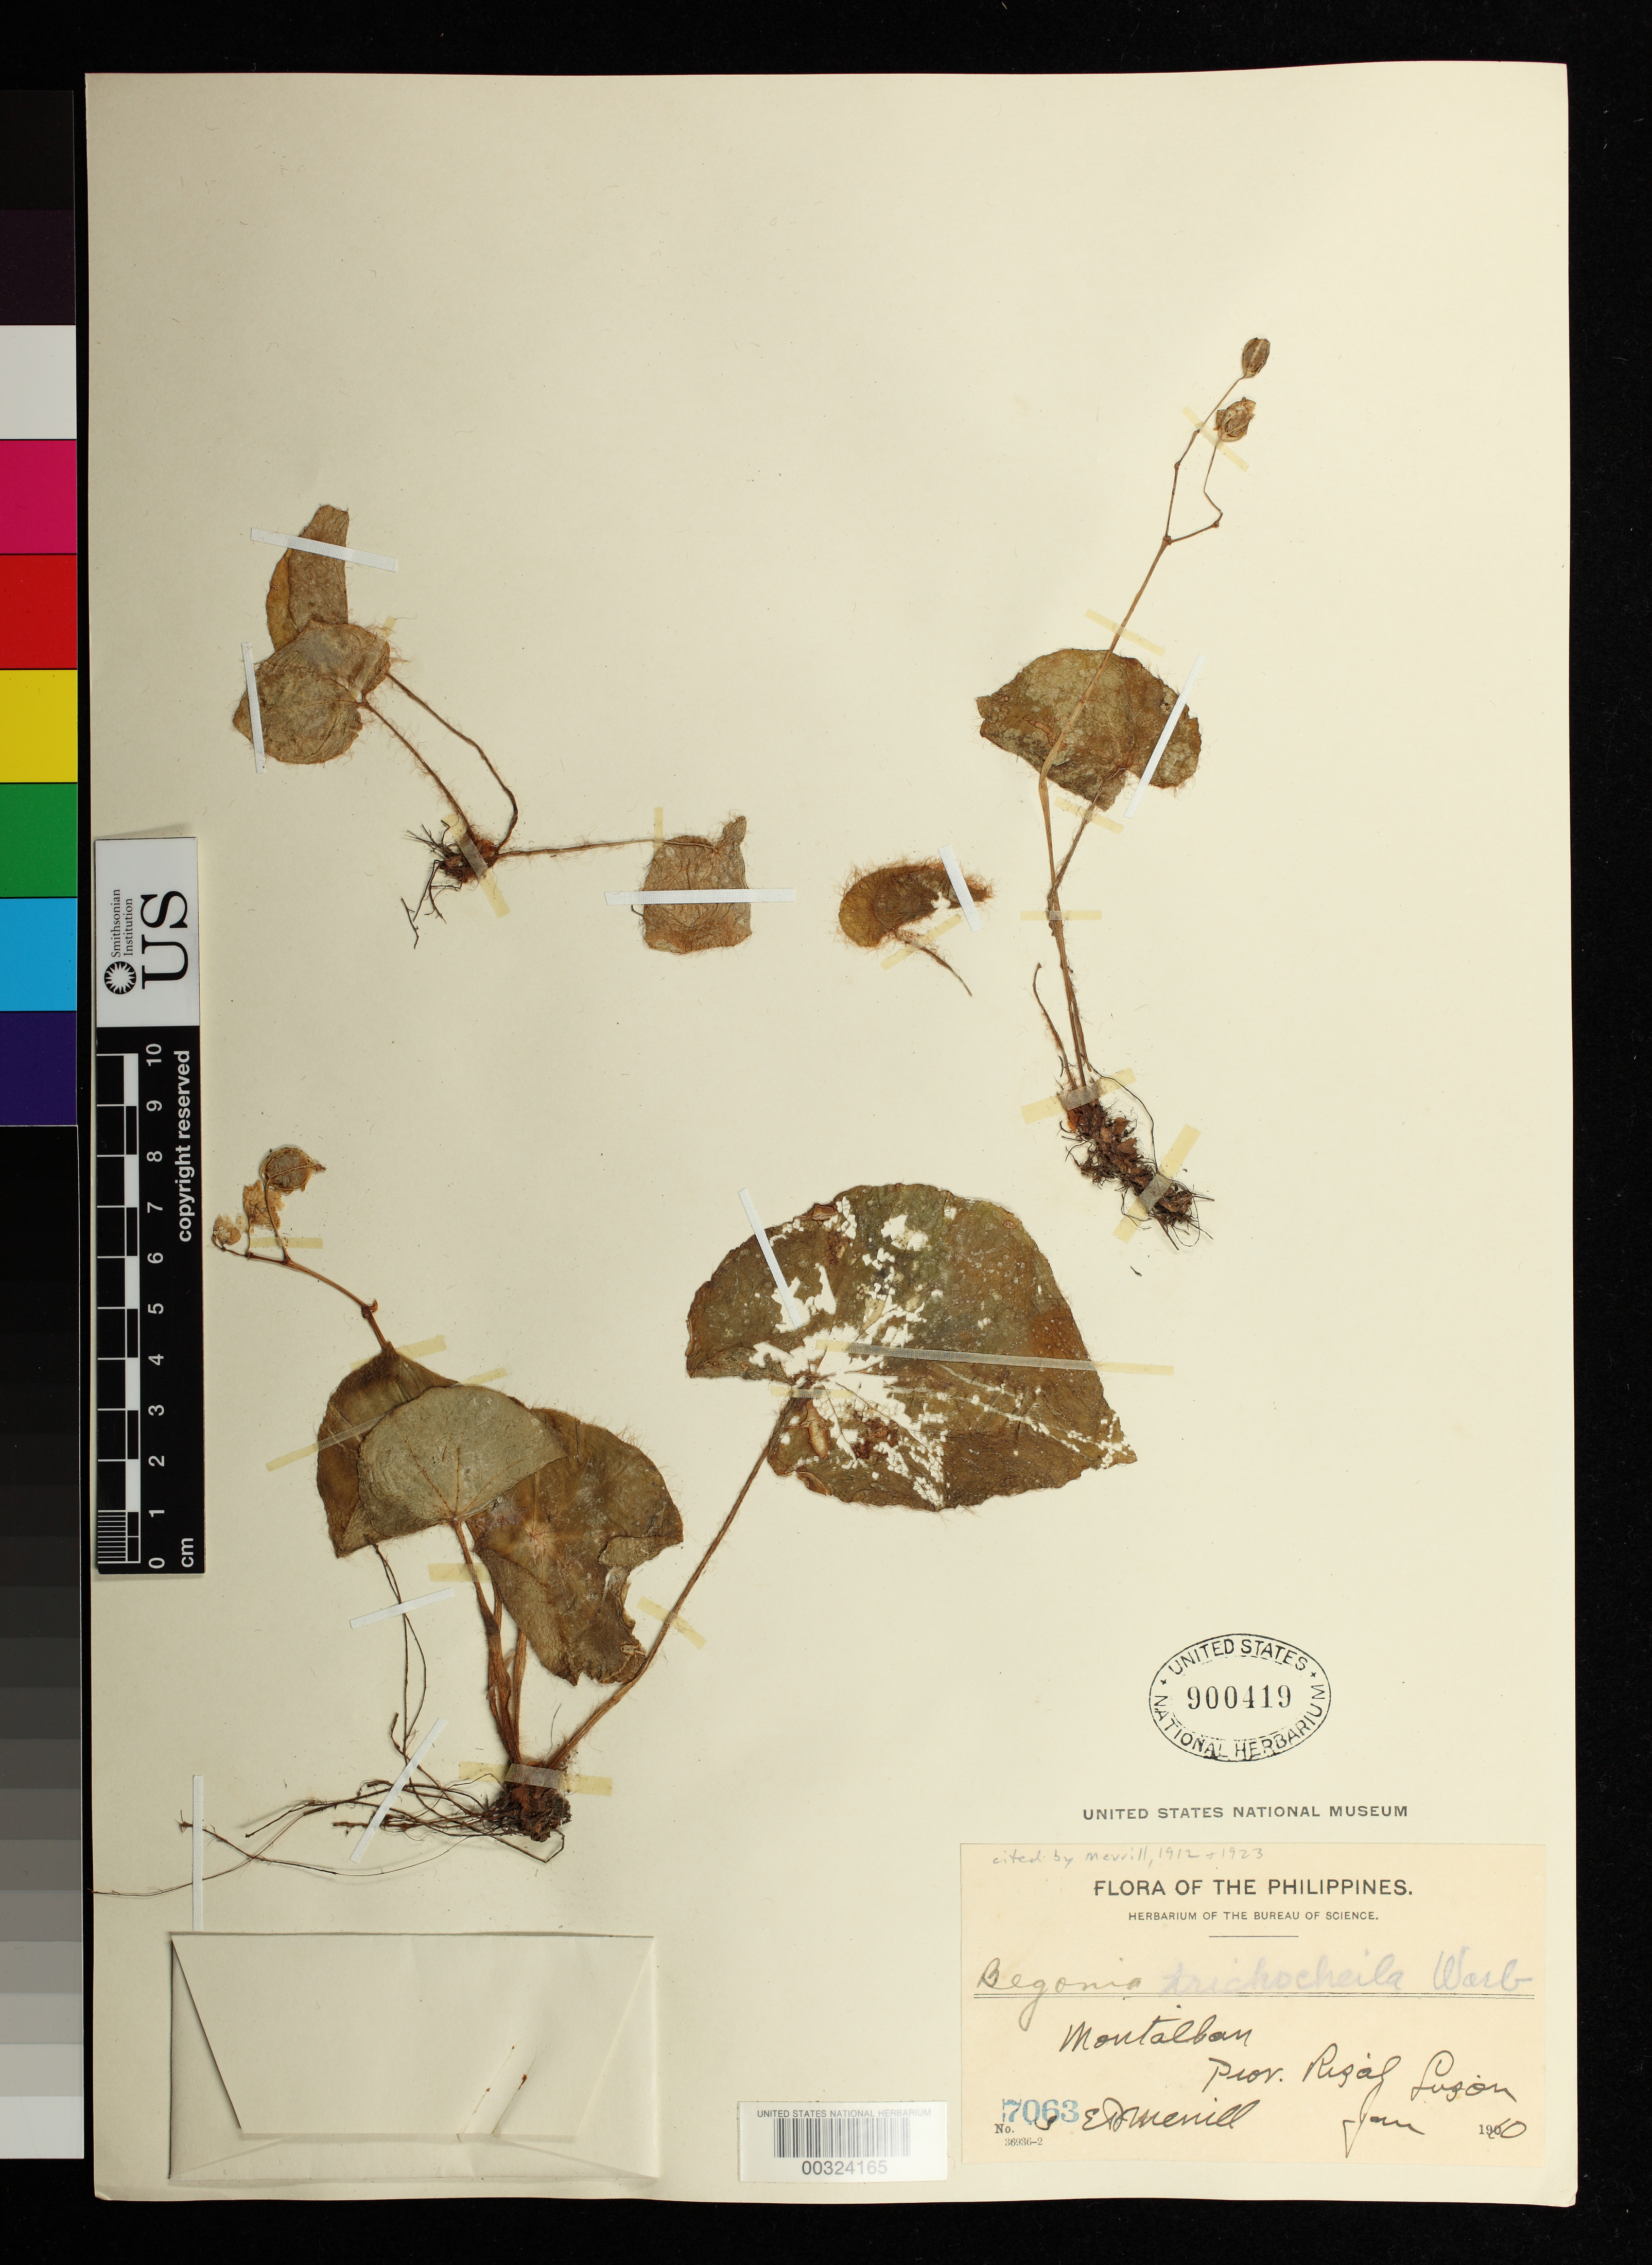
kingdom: Plantae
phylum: Tracheophyta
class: Magnoliopsida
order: Cucurbitales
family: Begoniaceae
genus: Begonia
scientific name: Begonia trichochila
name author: Warb.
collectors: E. D. Merrill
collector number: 7063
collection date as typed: Jan 1910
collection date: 1910-01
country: Philippines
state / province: Calabarzon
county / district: Rizal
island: Luzon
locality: Montalban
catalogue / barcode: US 900419